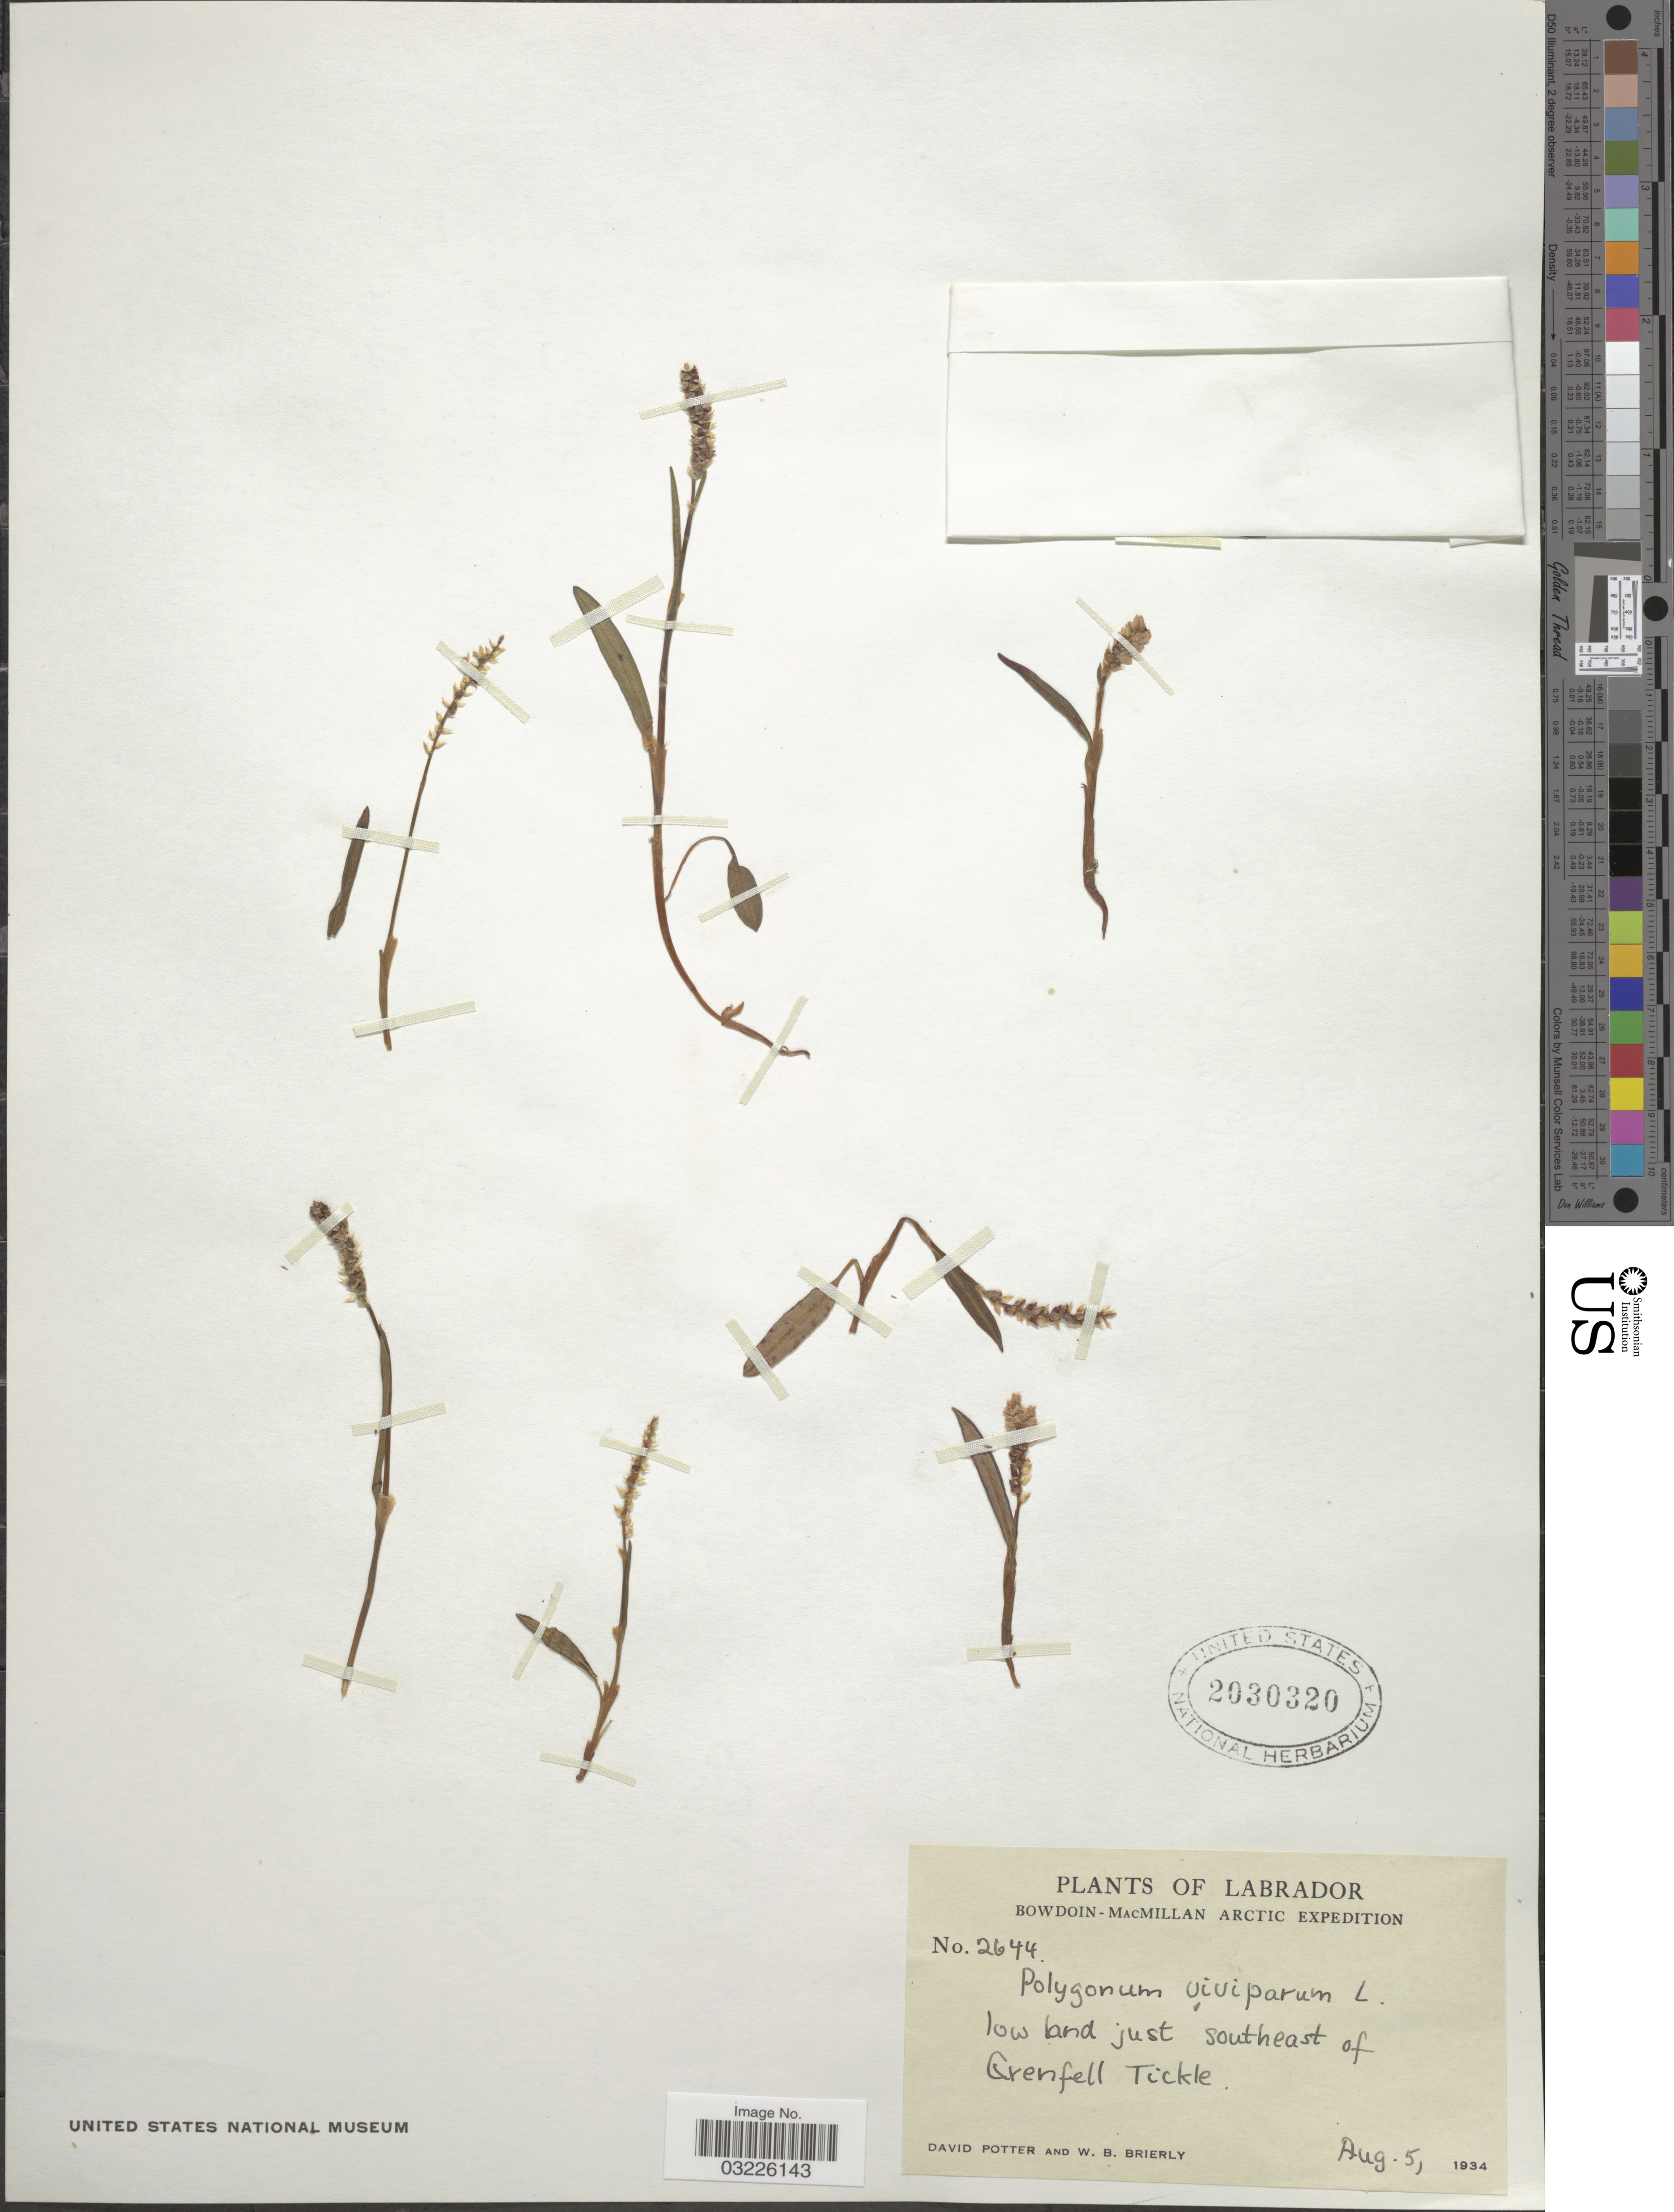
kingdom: Plantae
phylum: Tracheophyta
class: Magnoliopsida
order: Caryophyllales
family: Polygonaceae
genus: Bistorta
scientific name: Bistorta vivipara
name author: (L.) Delarbre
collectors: D. Potter & W. Brierly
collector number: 2644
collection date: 1934-08-05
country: Canada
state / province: Newfoundland and Labrador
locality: Labrador. Low land just southeast of Grenfell Tickle.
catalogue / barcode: US 2030320